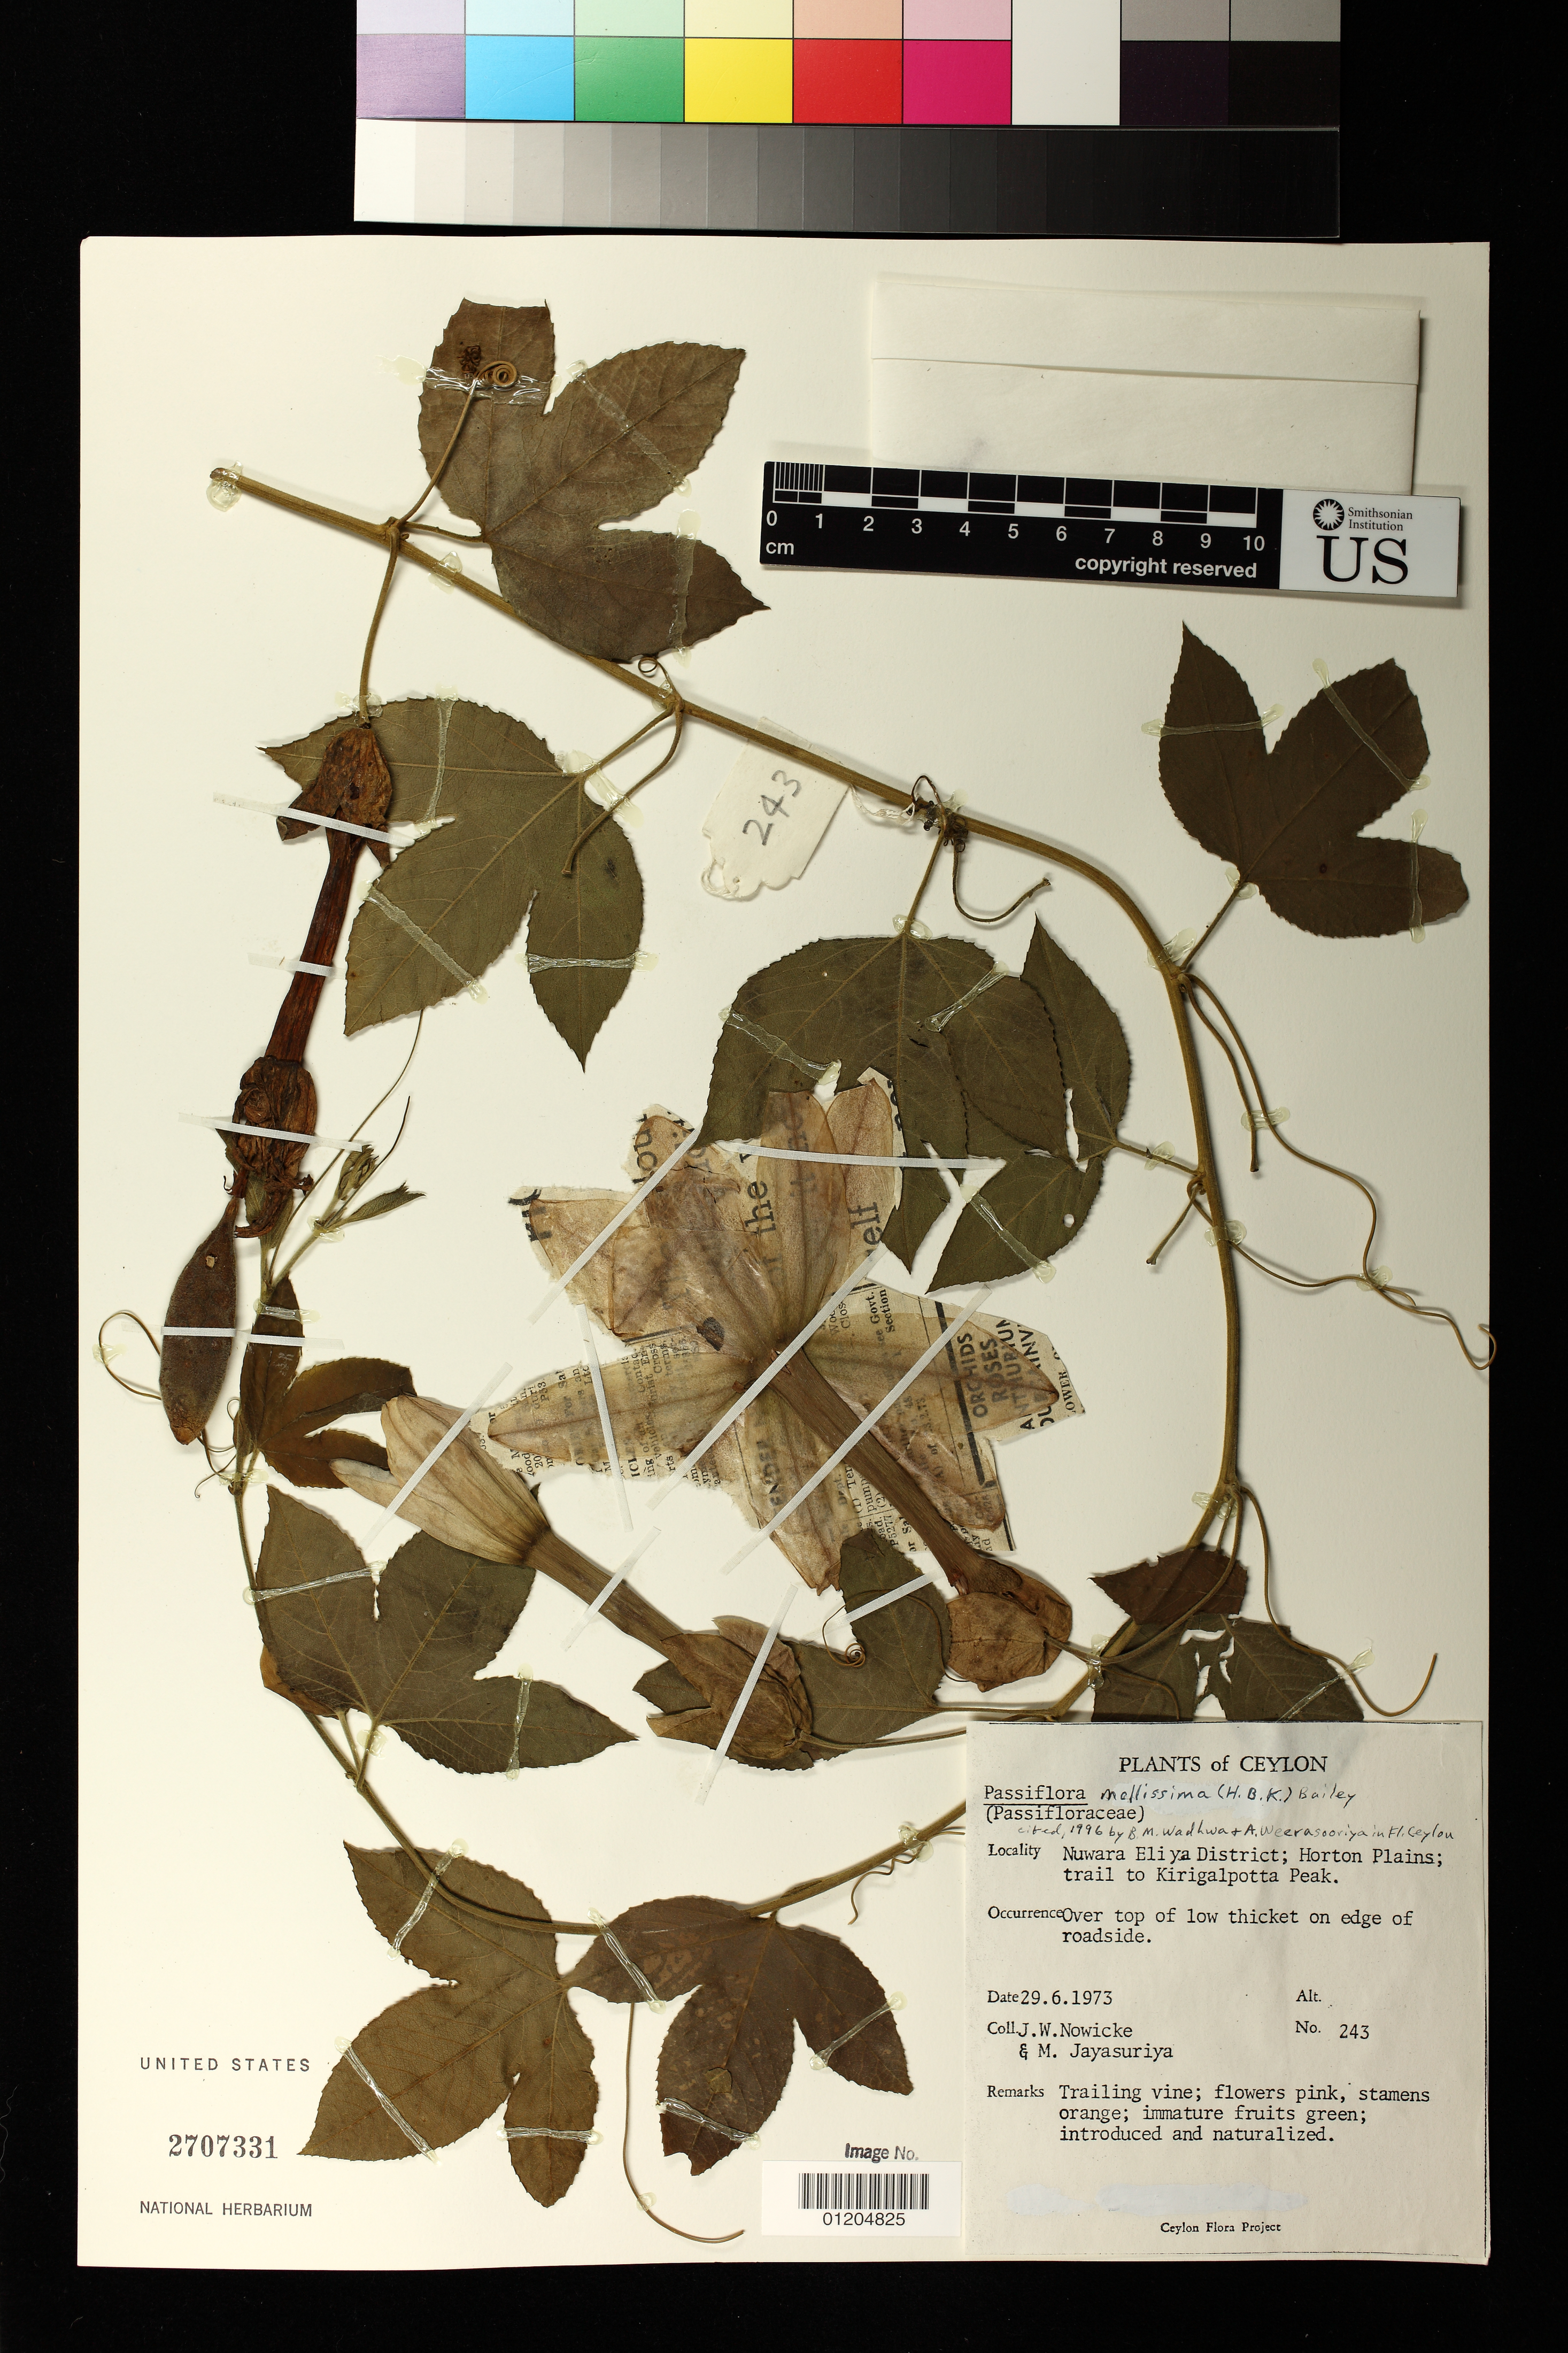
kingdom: Plantae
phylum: Tracheophyta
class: Magnoliopsida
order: Malpighiales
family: Passifloraceae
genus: Passiflora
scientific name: Passiflora mollissima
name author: (Kunth) L.H. Bailey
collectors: J. W. Nowicke & M. Jayasuriya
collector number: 243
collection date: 1973-06-29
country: Sri Lanka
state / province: Central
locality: Nuwara Eliya District; Horton Plains; trail to Kirigalpotta Peak.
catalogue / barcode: US 2707331